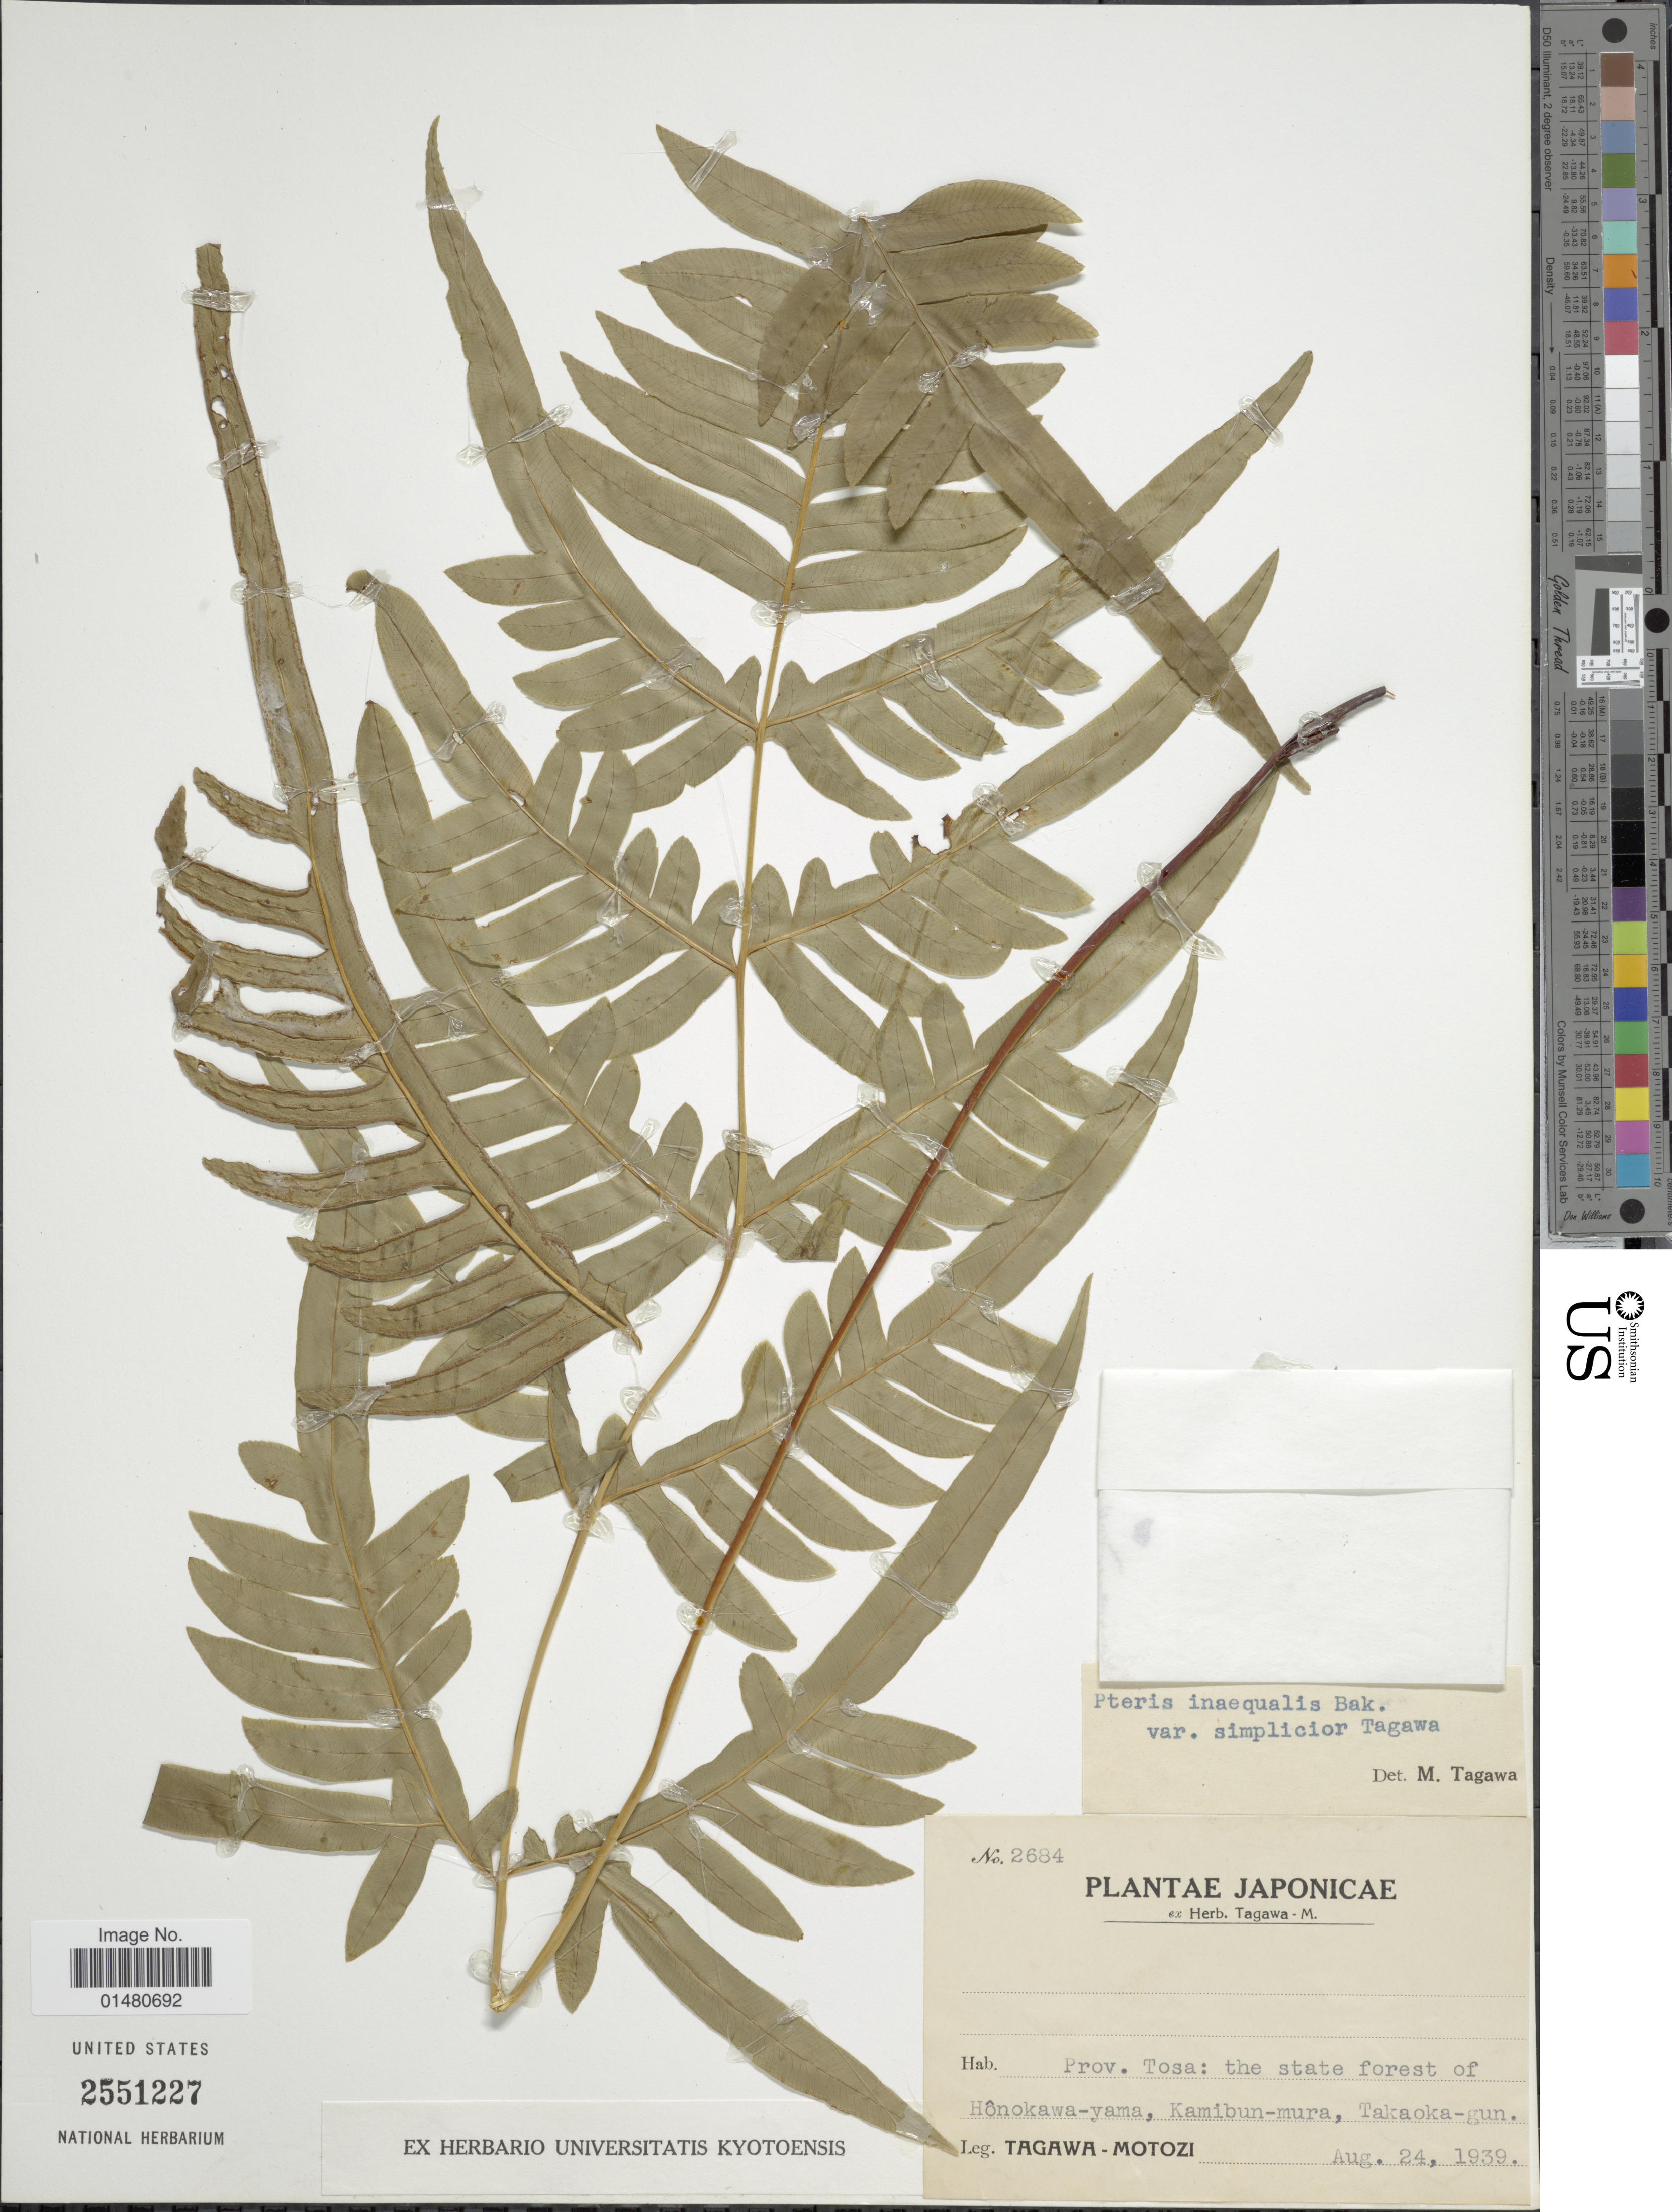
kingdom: Plantae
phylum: Tracheophyta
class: Polypodiopsida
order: Polypodiales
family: Pteridaceae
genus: Pteris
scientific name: Pteris inaequalis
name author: (Fée) Jenman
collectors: M. Tagawa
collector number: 2684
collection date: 1939-08-24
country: Japan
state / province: Koti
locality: Prov. Tosa: the state forest of Hônokawa-yama, Kamibun-mura, Takaoka-gun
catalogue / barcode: US 2551227